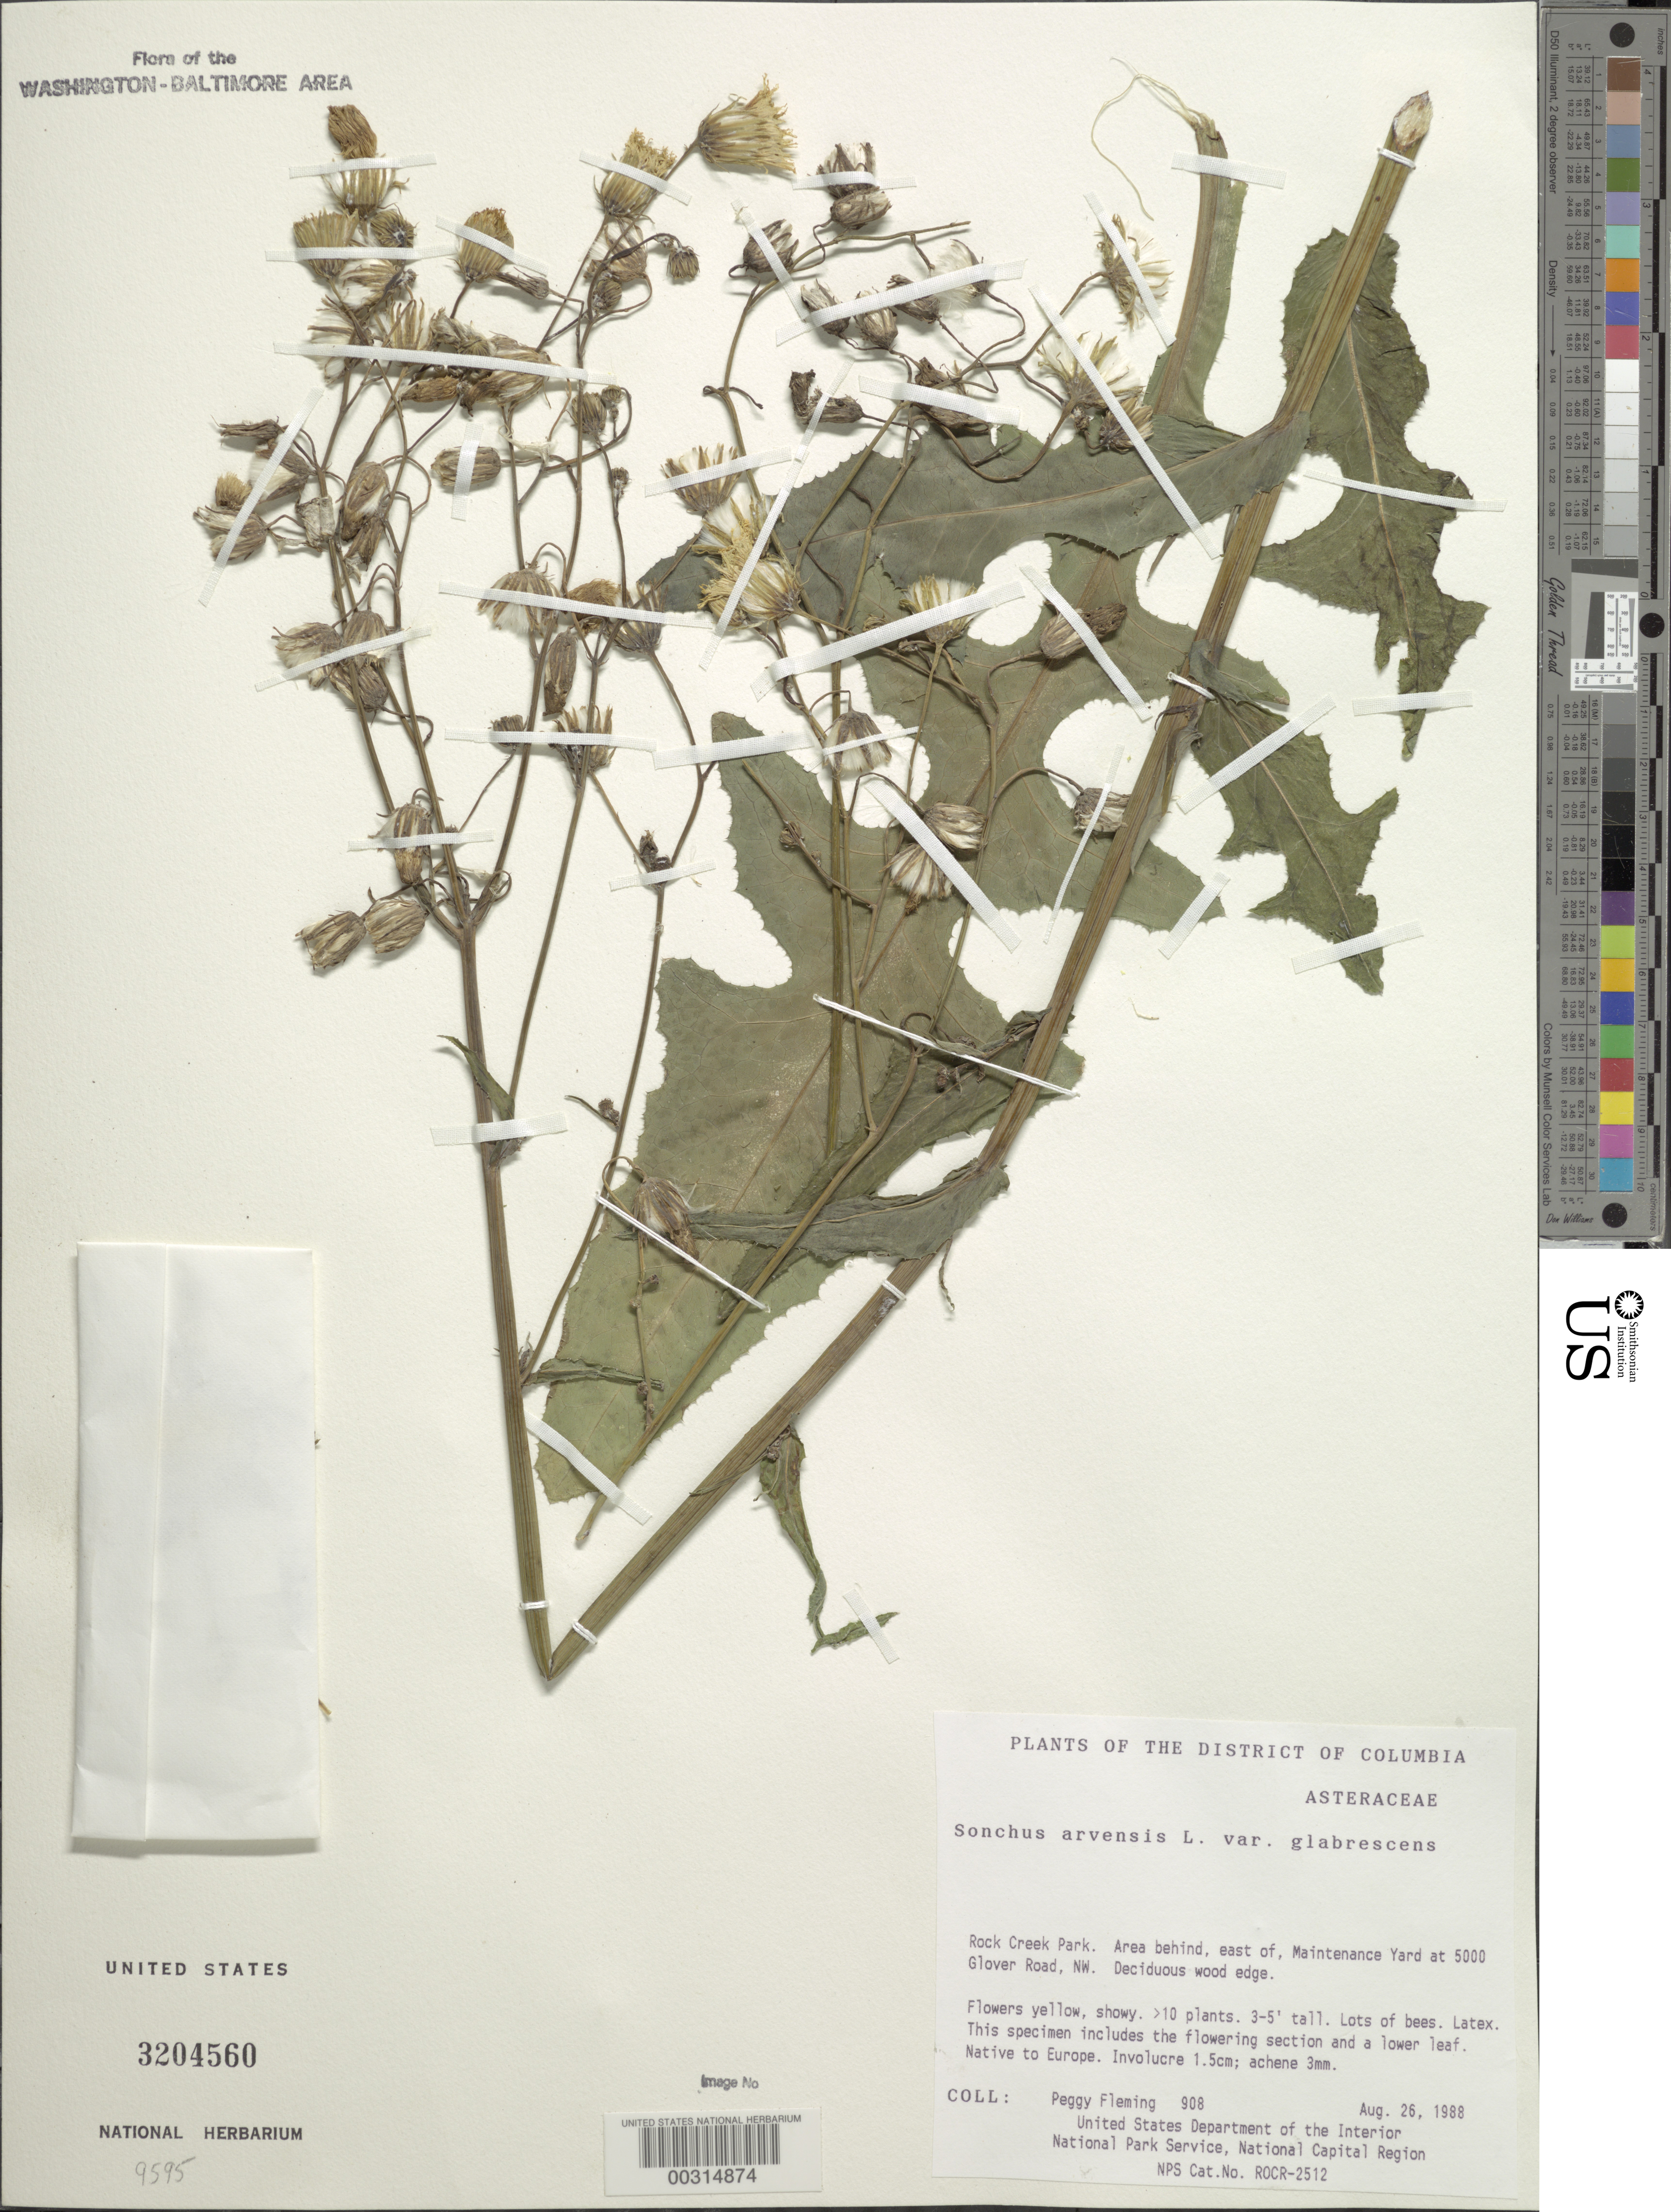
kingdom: Plantae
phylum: Tracheophyta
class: Magnoliopsida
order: Asterales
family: Asteraceae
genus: Sonchus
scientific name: Sonchus arvensis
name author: L.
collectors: P. Fleming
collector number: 908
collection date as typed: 26 Aug 1988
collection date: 1988-08-26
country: United States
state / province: District of Columbia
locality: Rock Creek Park, E of maintenance yard at 5000 Glover Road, NW Rock Creek Park & vicinity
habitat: Deciduous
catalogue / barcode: US 3204560